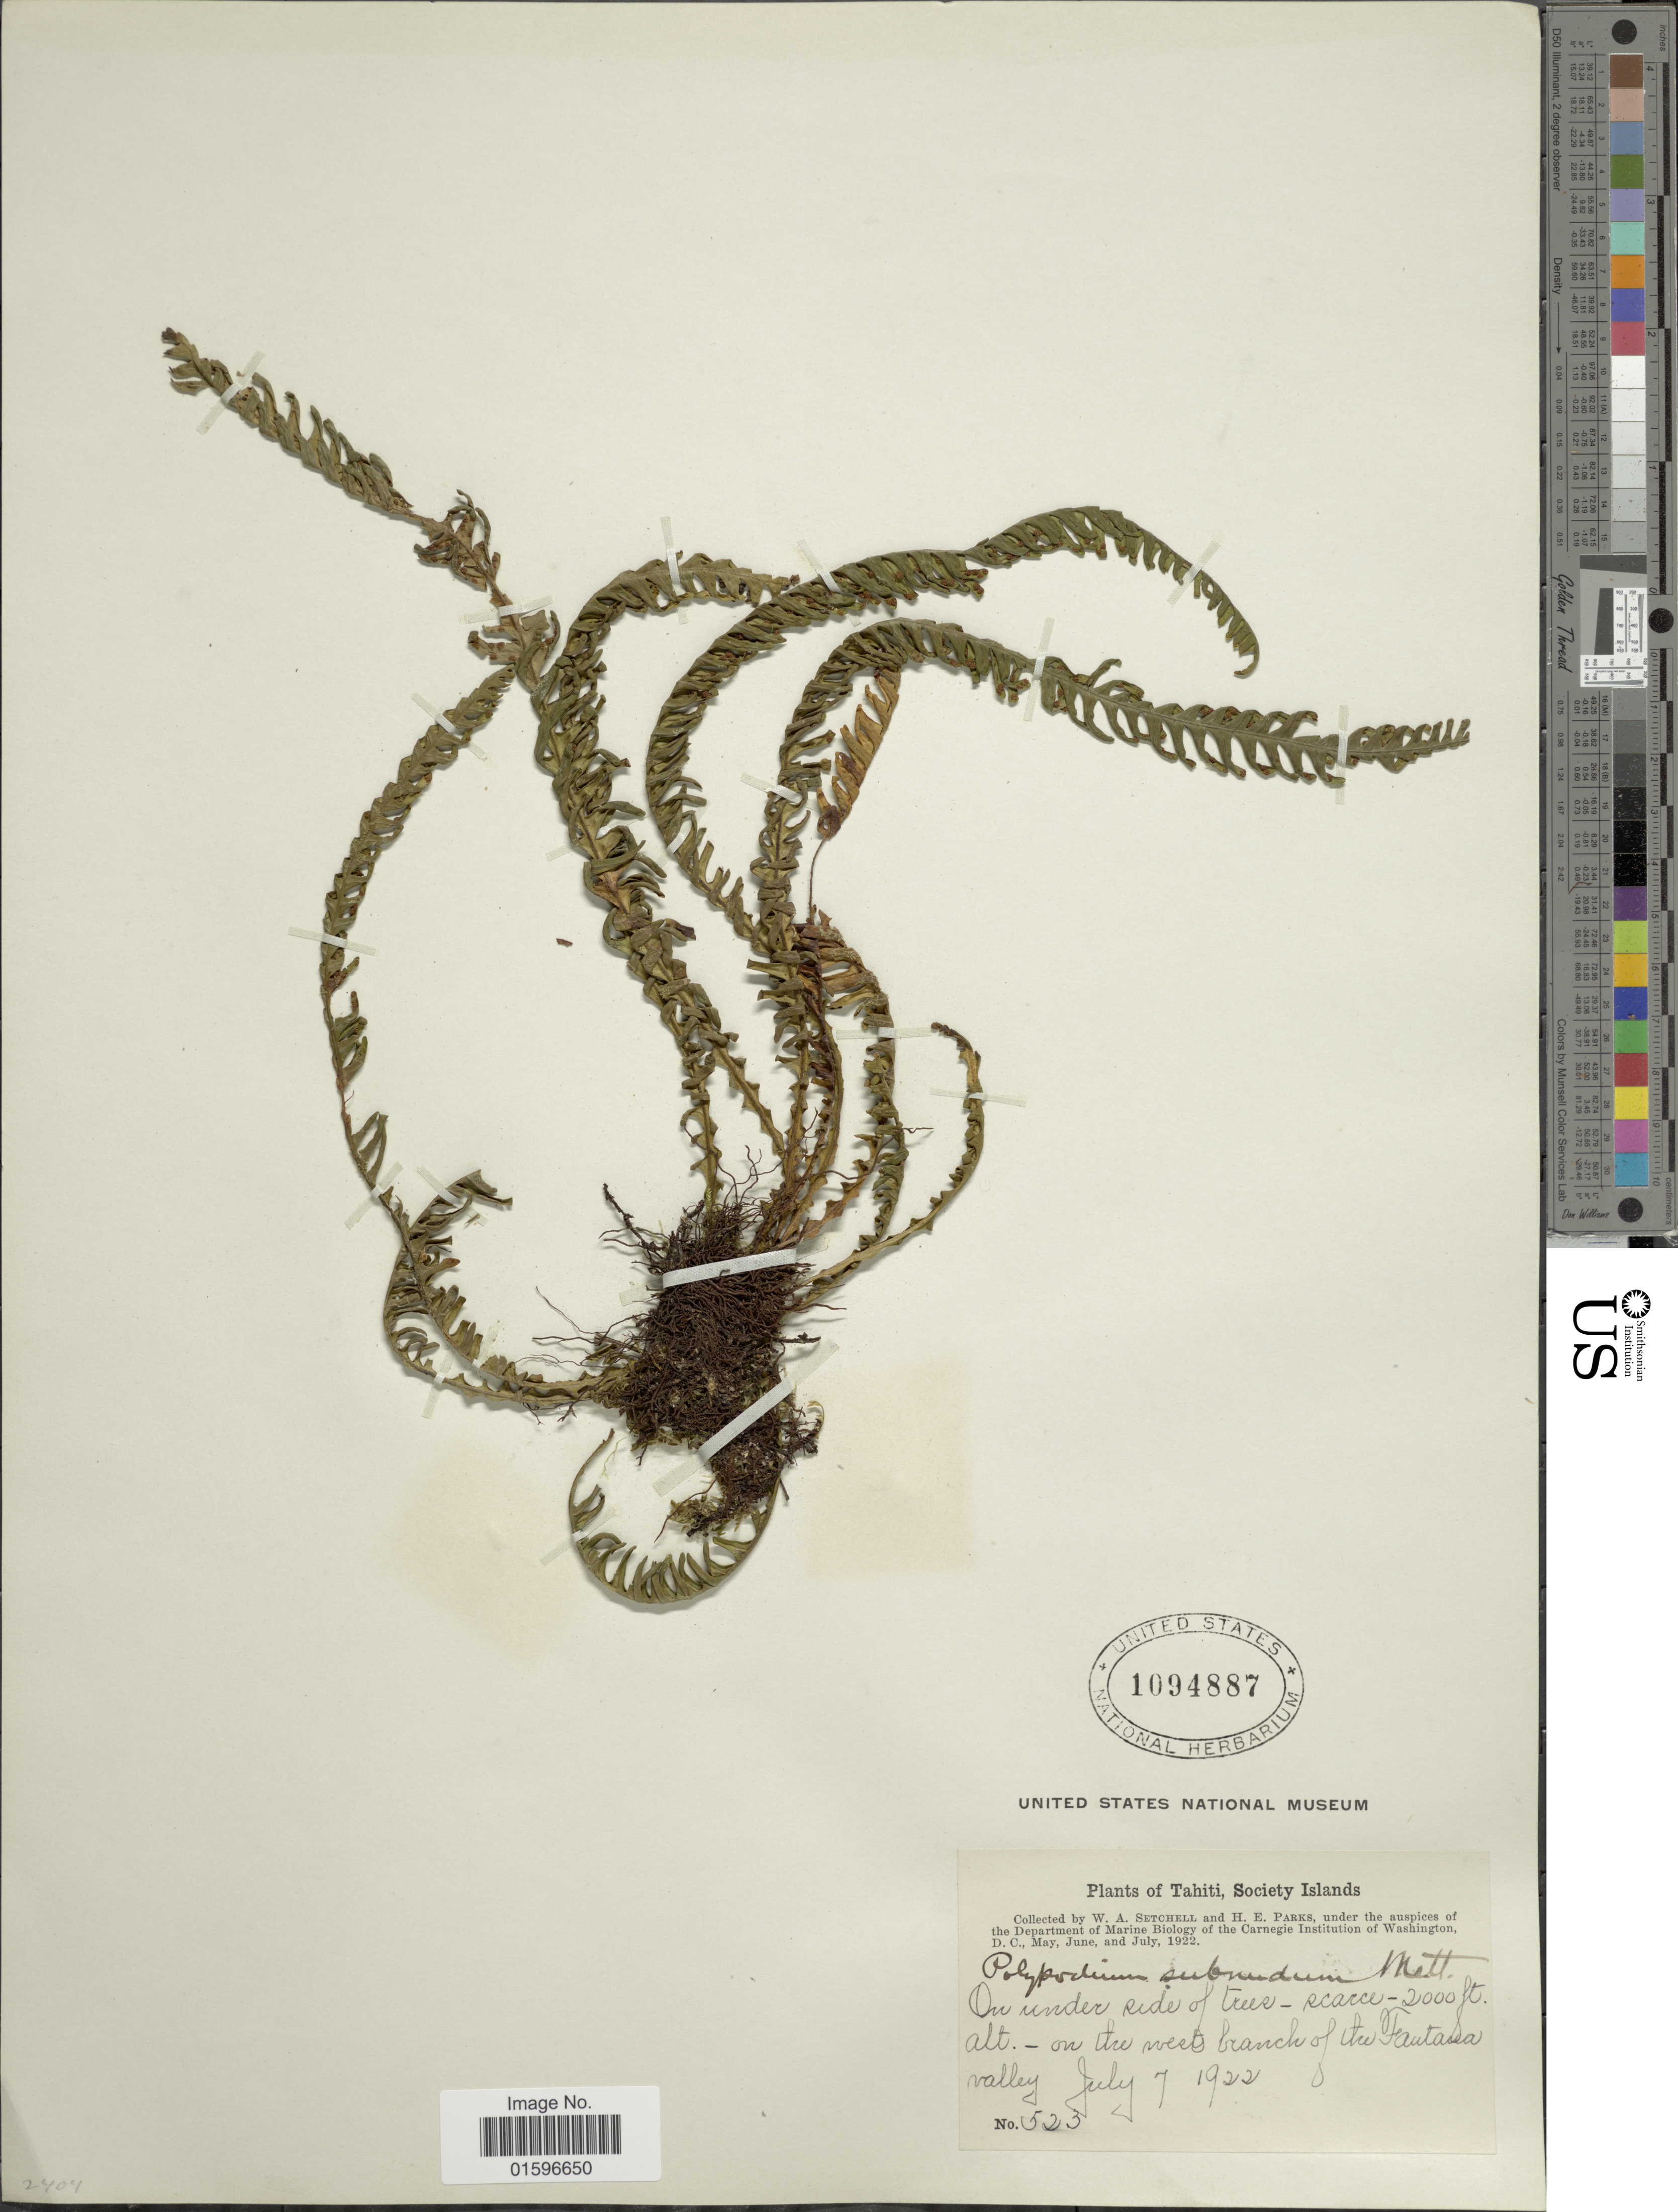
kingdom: Plantae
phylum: Tracheophyta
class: Polypodiopsida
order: Polypodiales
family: Polypodiaceae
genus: Polypodium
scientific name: Polypodium subnudum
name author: Mett. ex Kuhn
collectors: W. Setchell & H. E. Parks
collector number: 523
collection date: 1922-07-07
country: French Polynesia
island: Tahiti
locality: Tahiti, Society Islands, on the wests branch of the Fantasia valley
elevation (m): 610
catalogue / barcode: US 1094887